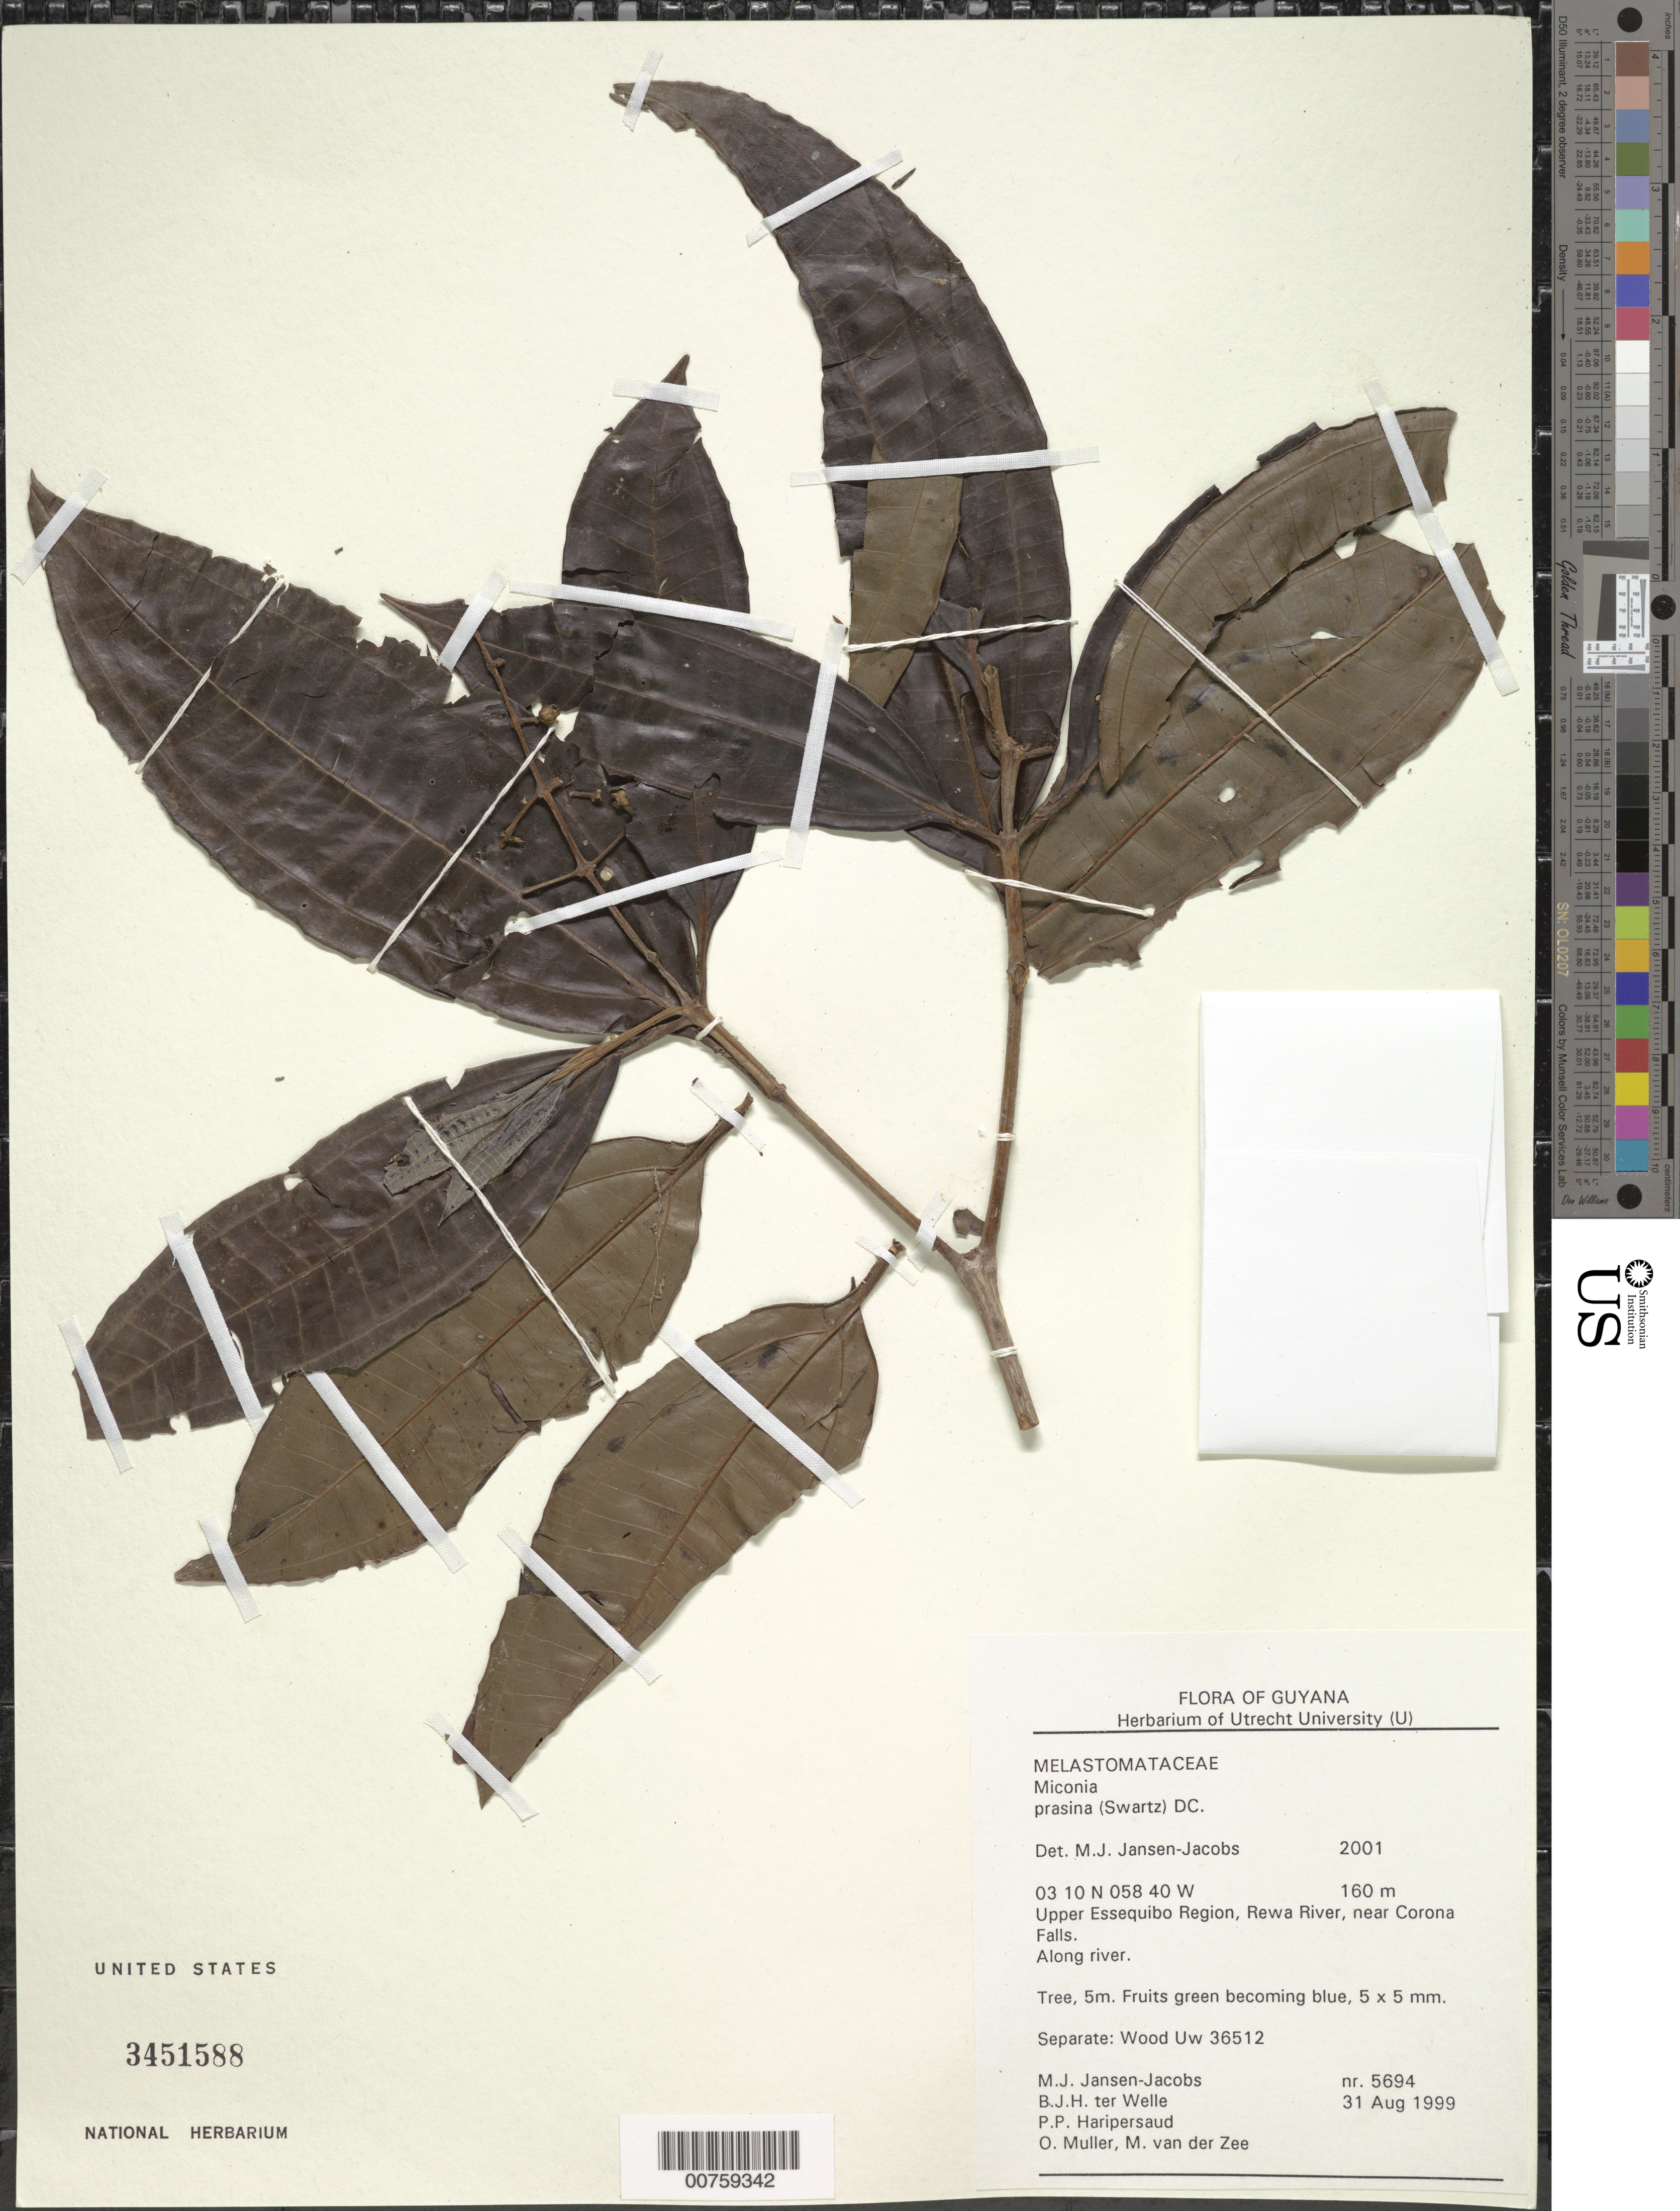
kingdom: Plantae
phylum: Tracheophyta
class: Magnoliopsida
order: Myrtales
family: Melastomataceae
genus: Miconia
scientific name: Miconia prasina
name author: (Sw.) DC.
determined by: Jansen-Jacobs, M. J., (U), Nationaal Herbarium Nederland, Utrecht University branch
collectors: M. J. Jansen-Jacobs, B. Welle, P. Haripersaud, O. Muller & M. van der Zee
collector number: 5694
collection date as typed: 31-Aug-99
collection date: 1999-08-31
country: Guyana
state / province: U. Takutu-U. Essequibo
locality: Rewa River, near Corona Falls, Upper Essequibo Region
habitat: Along river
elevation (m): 160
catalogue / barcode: US 3451588